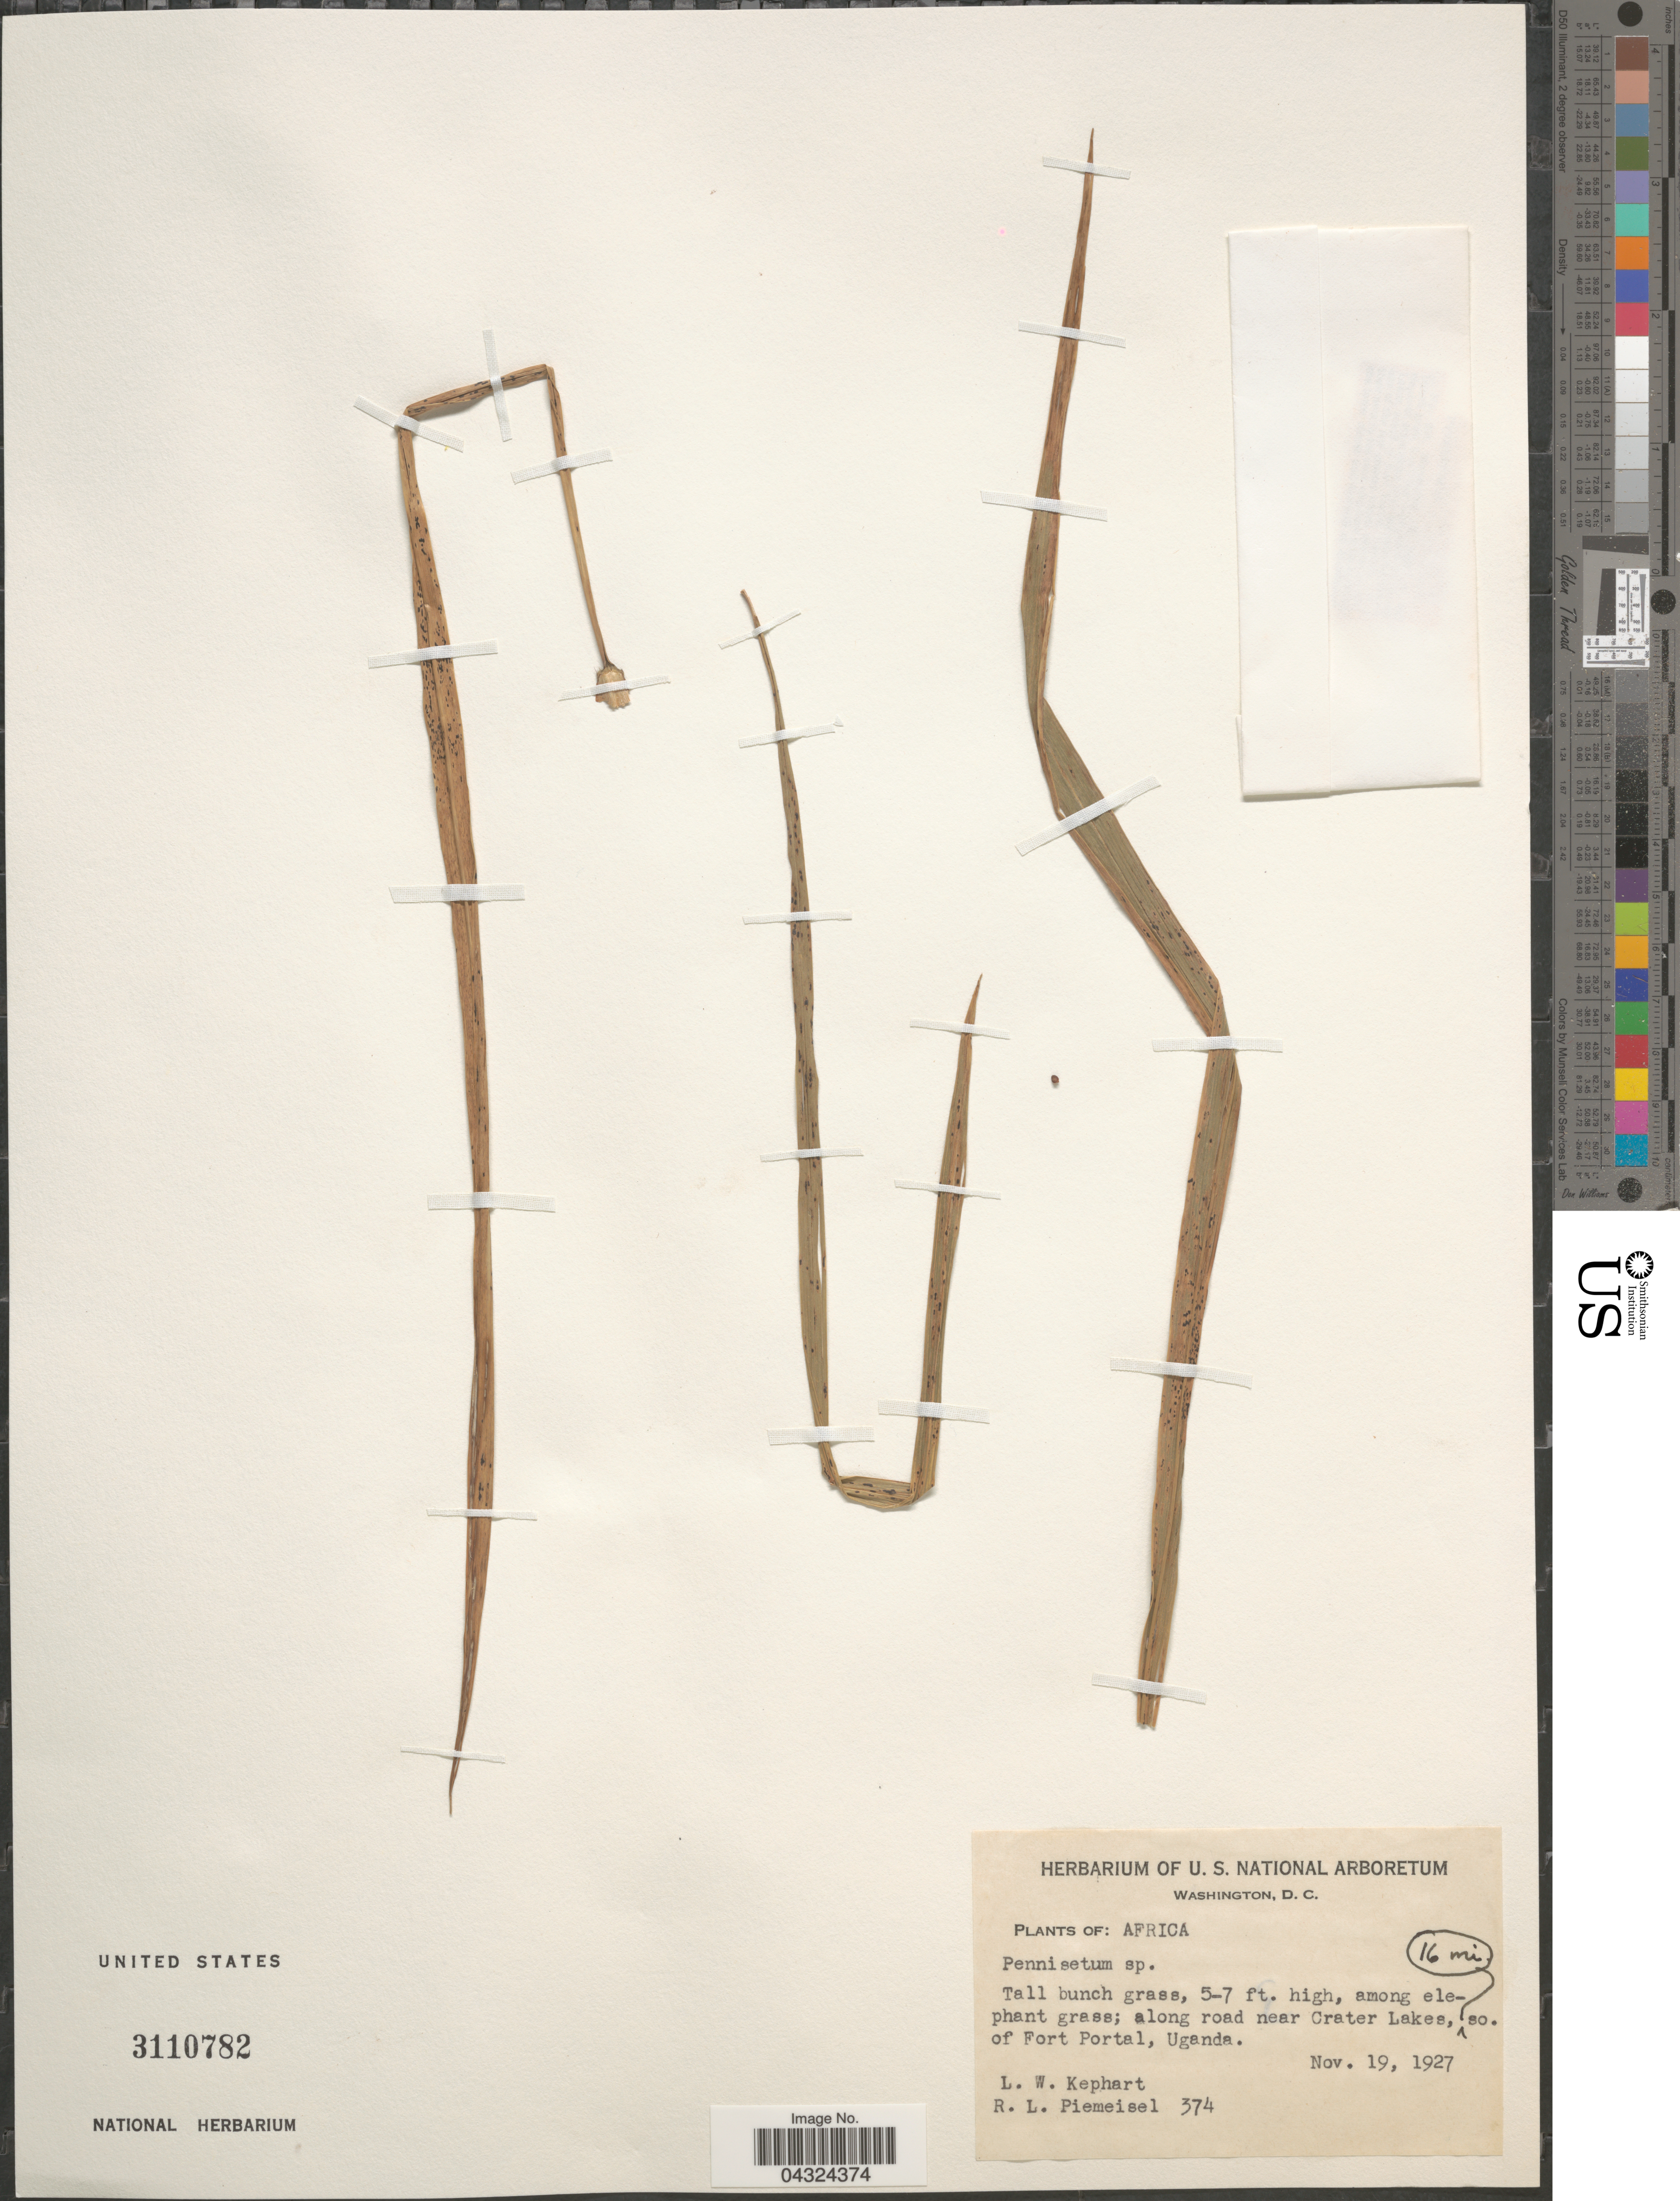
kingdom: Plantae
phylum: Tracheophyta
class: Liliopsida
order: Poales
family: Poaceae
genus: Cenchrus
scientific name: Cenchrus sp.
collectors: L. W. Kephart & R. L. Piemeisel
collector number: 374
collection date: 1927-11-19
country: Uganda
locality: Africa. Along road near Crater Lake, 16 mi. so. of Fort Portal.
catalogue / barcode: US 3110782